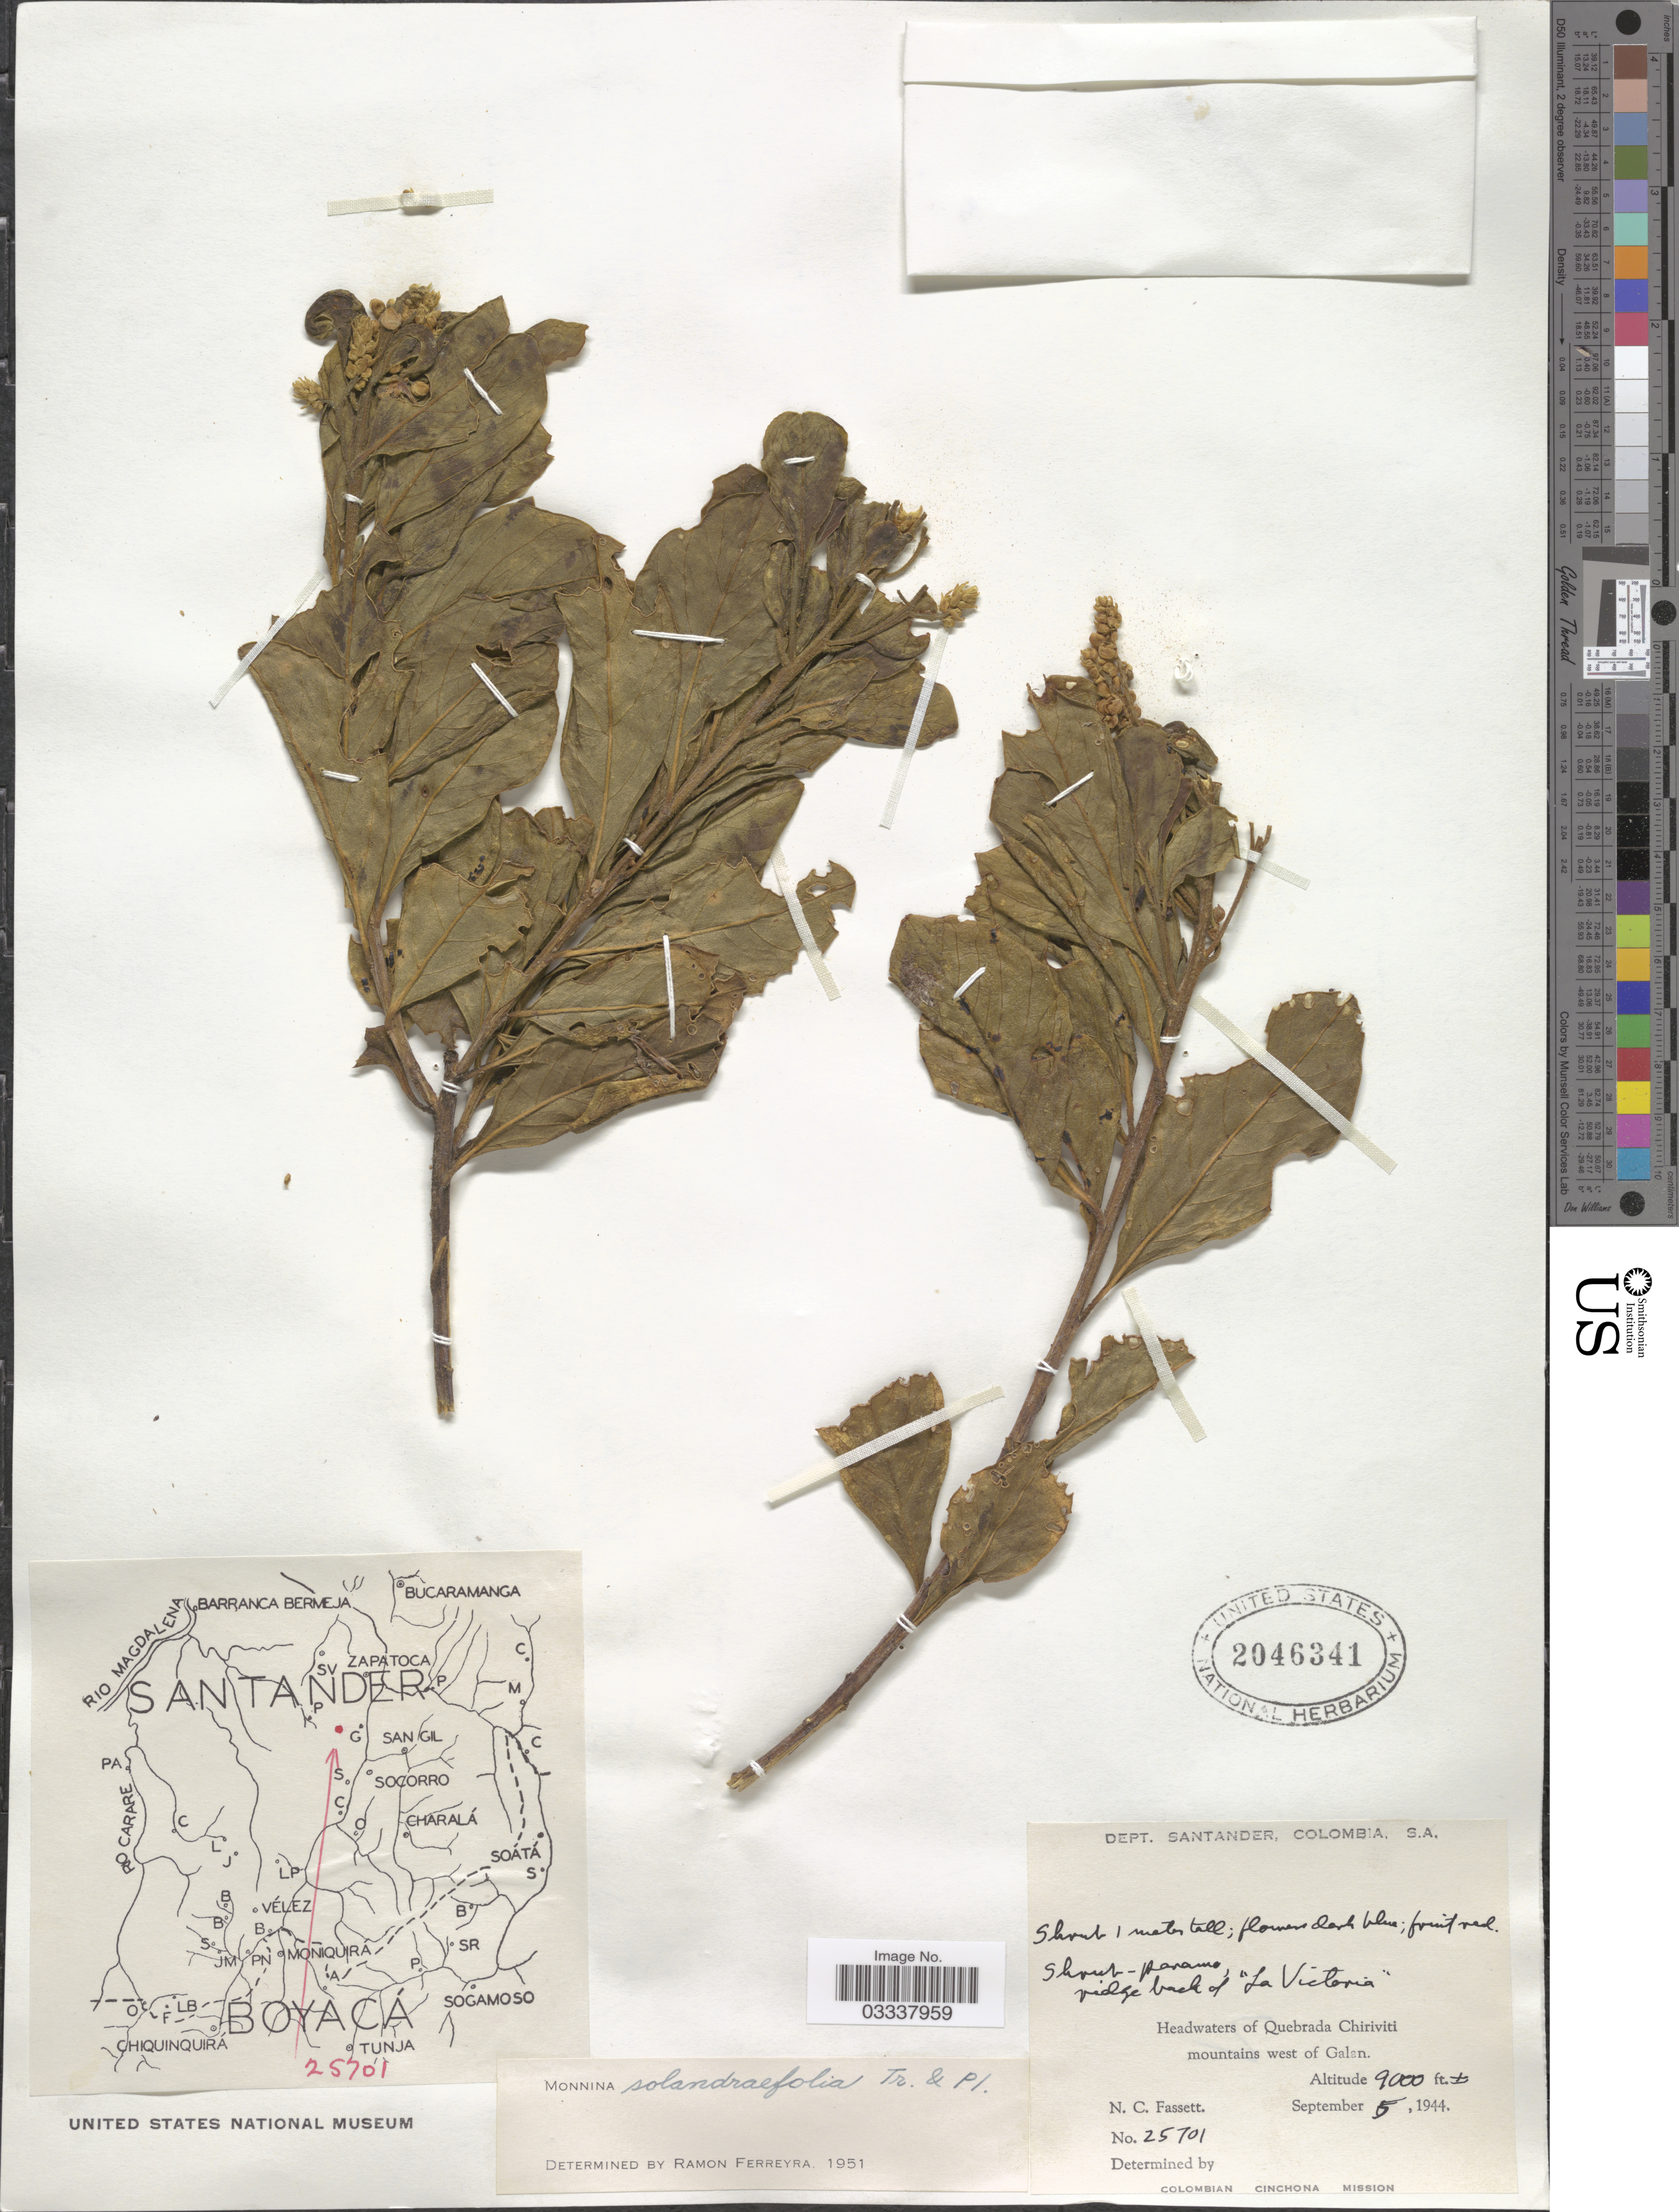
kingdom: Plantae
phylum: Tracheophyta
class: Magnoliopsida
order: Fabales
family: Polygalaceae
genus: Monnina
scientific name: Monnina solandraefolia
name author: Triana & Planch.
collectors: N. C. Fassett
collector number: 25701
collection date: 1944-09-05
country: Colombia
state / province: Santander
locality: Dept. Santander, ridge back of "La Victoria", Headwaters of Quebrada Chiriviti mountains west of Galan.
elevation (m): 2743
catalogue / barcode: US 2046341